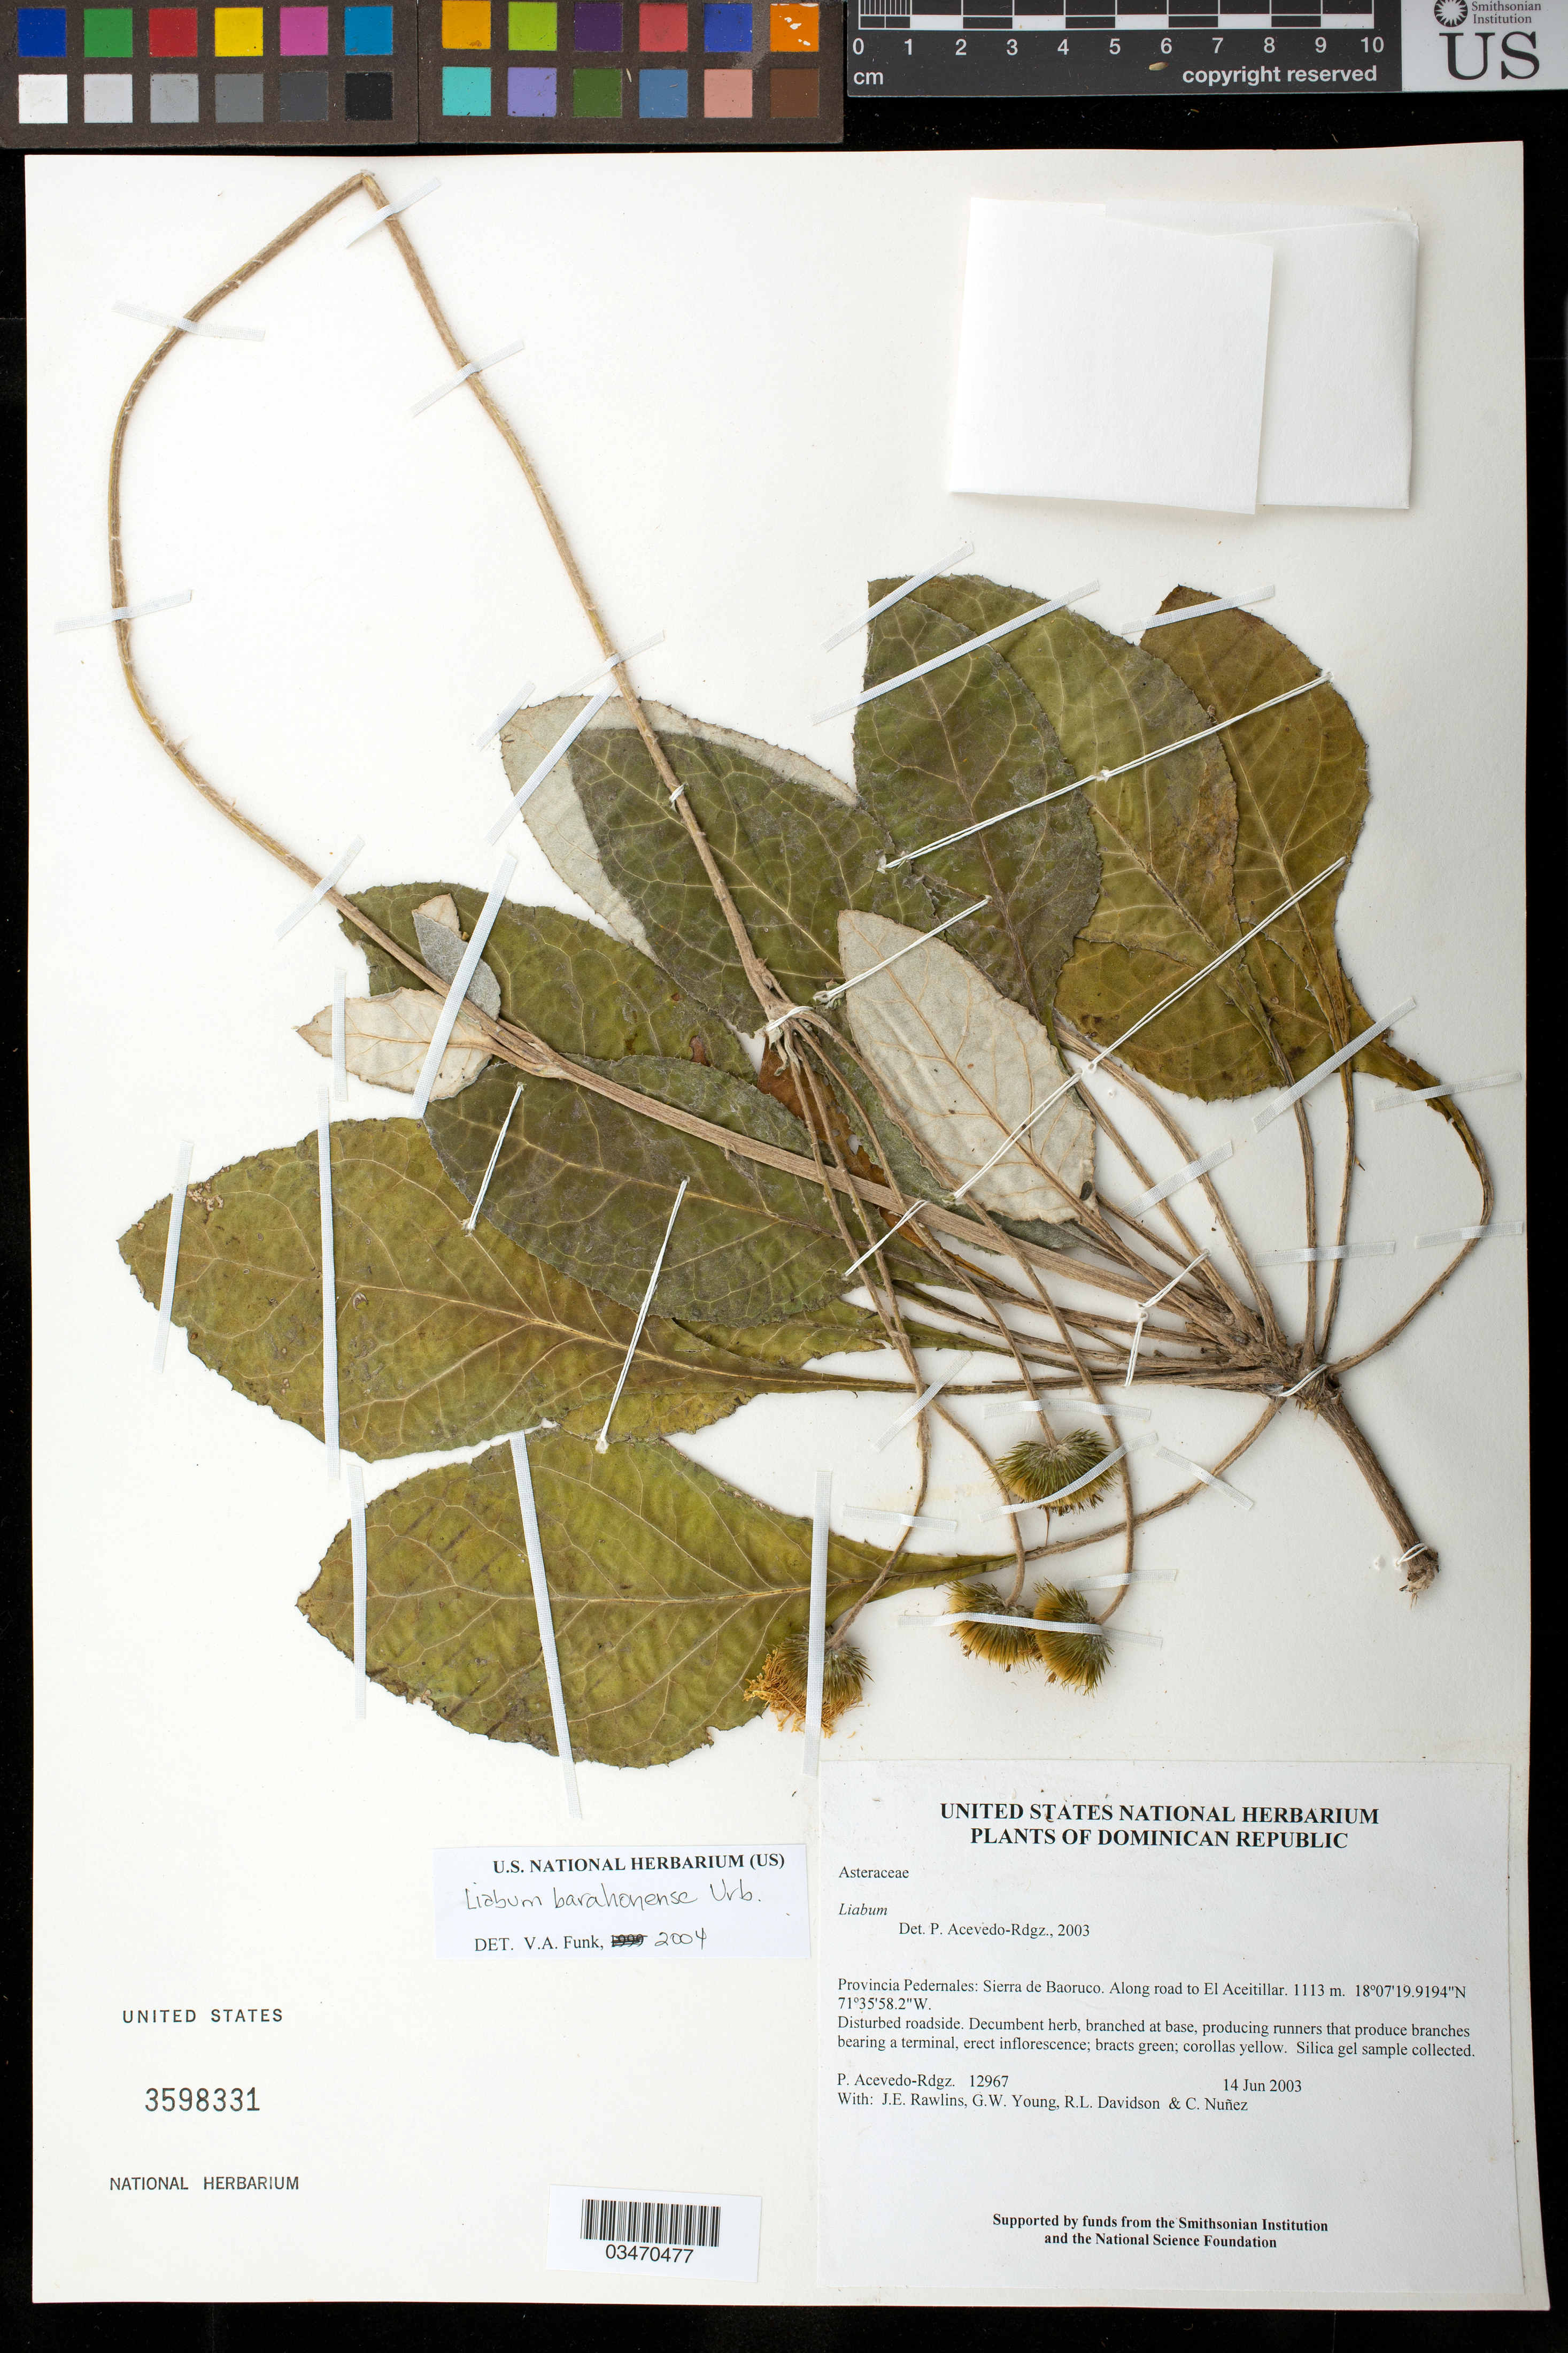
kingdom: Plantae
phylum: Tracheophyta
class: Magnoliopsida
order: Asterales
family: Asteraceae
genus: Liabum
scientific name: Liabum barahonense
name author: Urb.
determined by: Funk, Vicki A., (BOT), Smithsonian Institution - National Museum of Natural History (UNITED STATES)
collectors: P. Acevedo-Rodr., J. Rawlins, G. Young, R. Davidson & C. Nunez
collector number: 12967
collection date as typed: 14 Jun 2003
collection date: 2003-06-14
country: Dominican Republic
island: Hispaniola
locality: Provincia Pedernales: Sierra de Baoruco. Along road to El Aceitillar.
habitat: Disturbed roadside.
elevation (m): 1113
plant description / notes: US, K, NY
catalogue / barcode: US 3598331